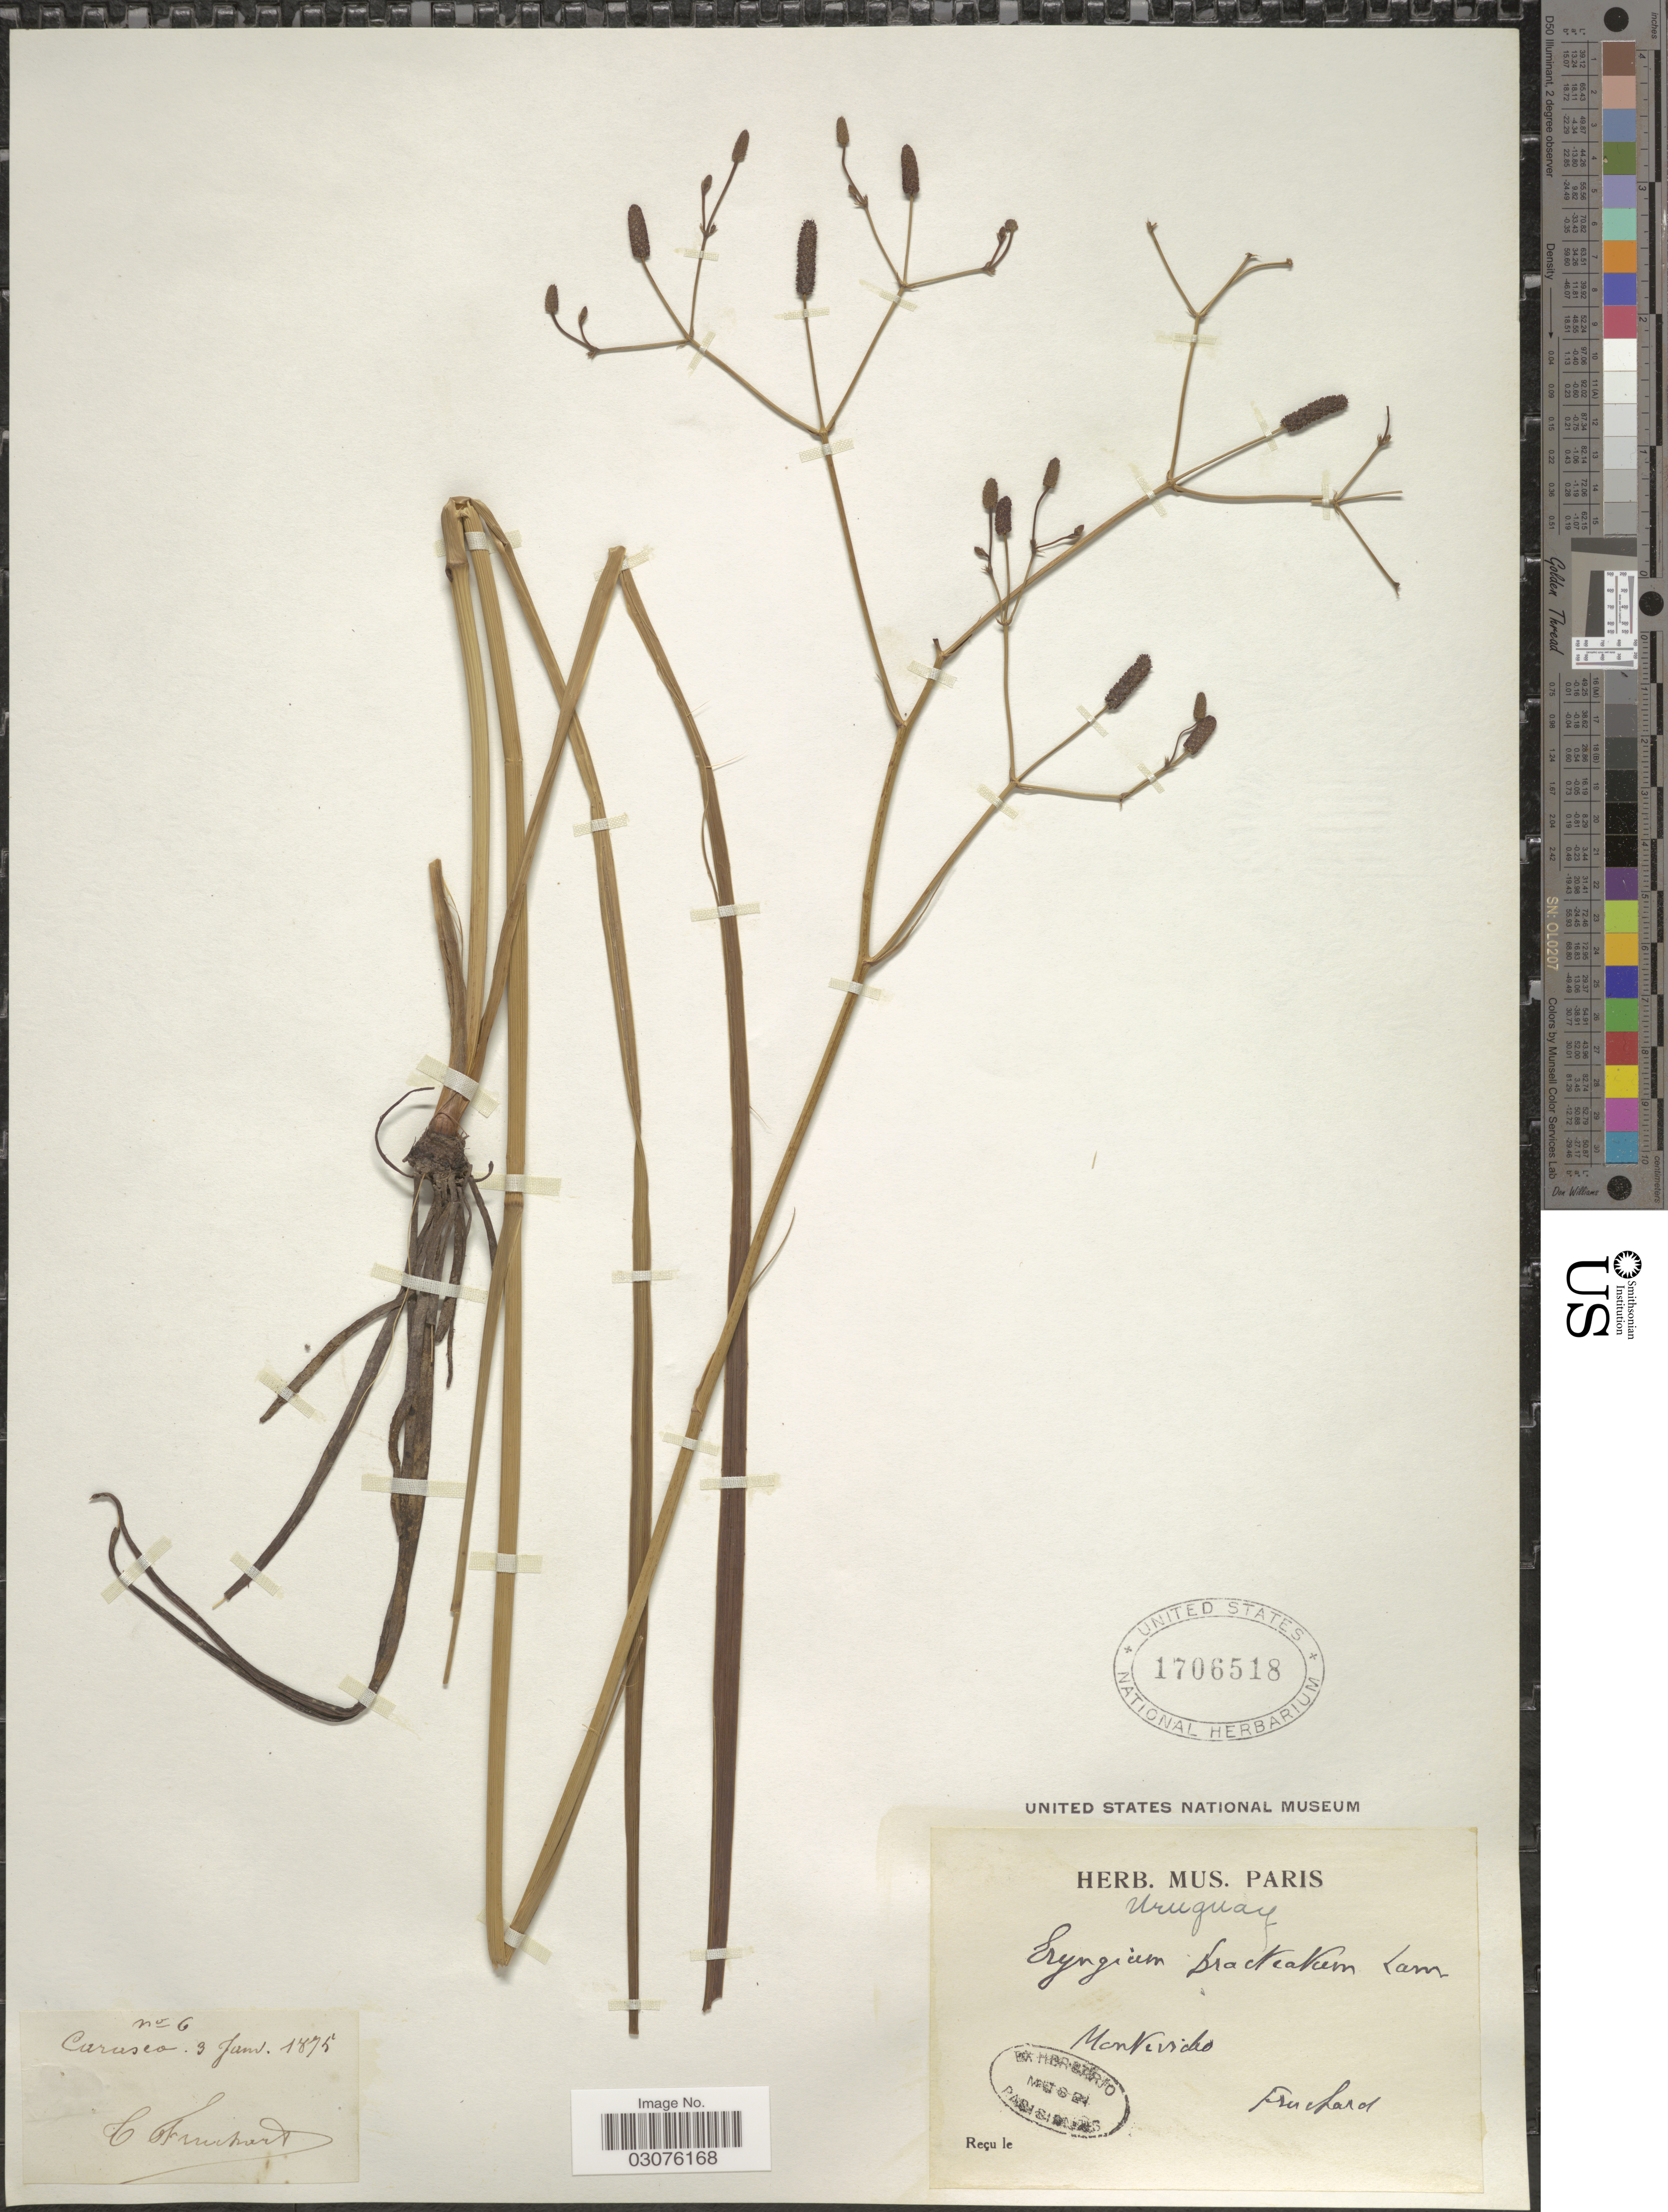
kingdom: Plantae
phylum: Tracheophyta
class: Magnoliopsida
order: Apiales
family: Apiaceae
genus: Eryngium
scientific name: Eryngium ebracteatum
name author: Lam.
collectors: -. Fruchard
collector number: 6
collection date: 1875-06-09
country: Uruguay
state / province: Montevideo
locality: Carusco.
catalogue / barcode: US 1706518